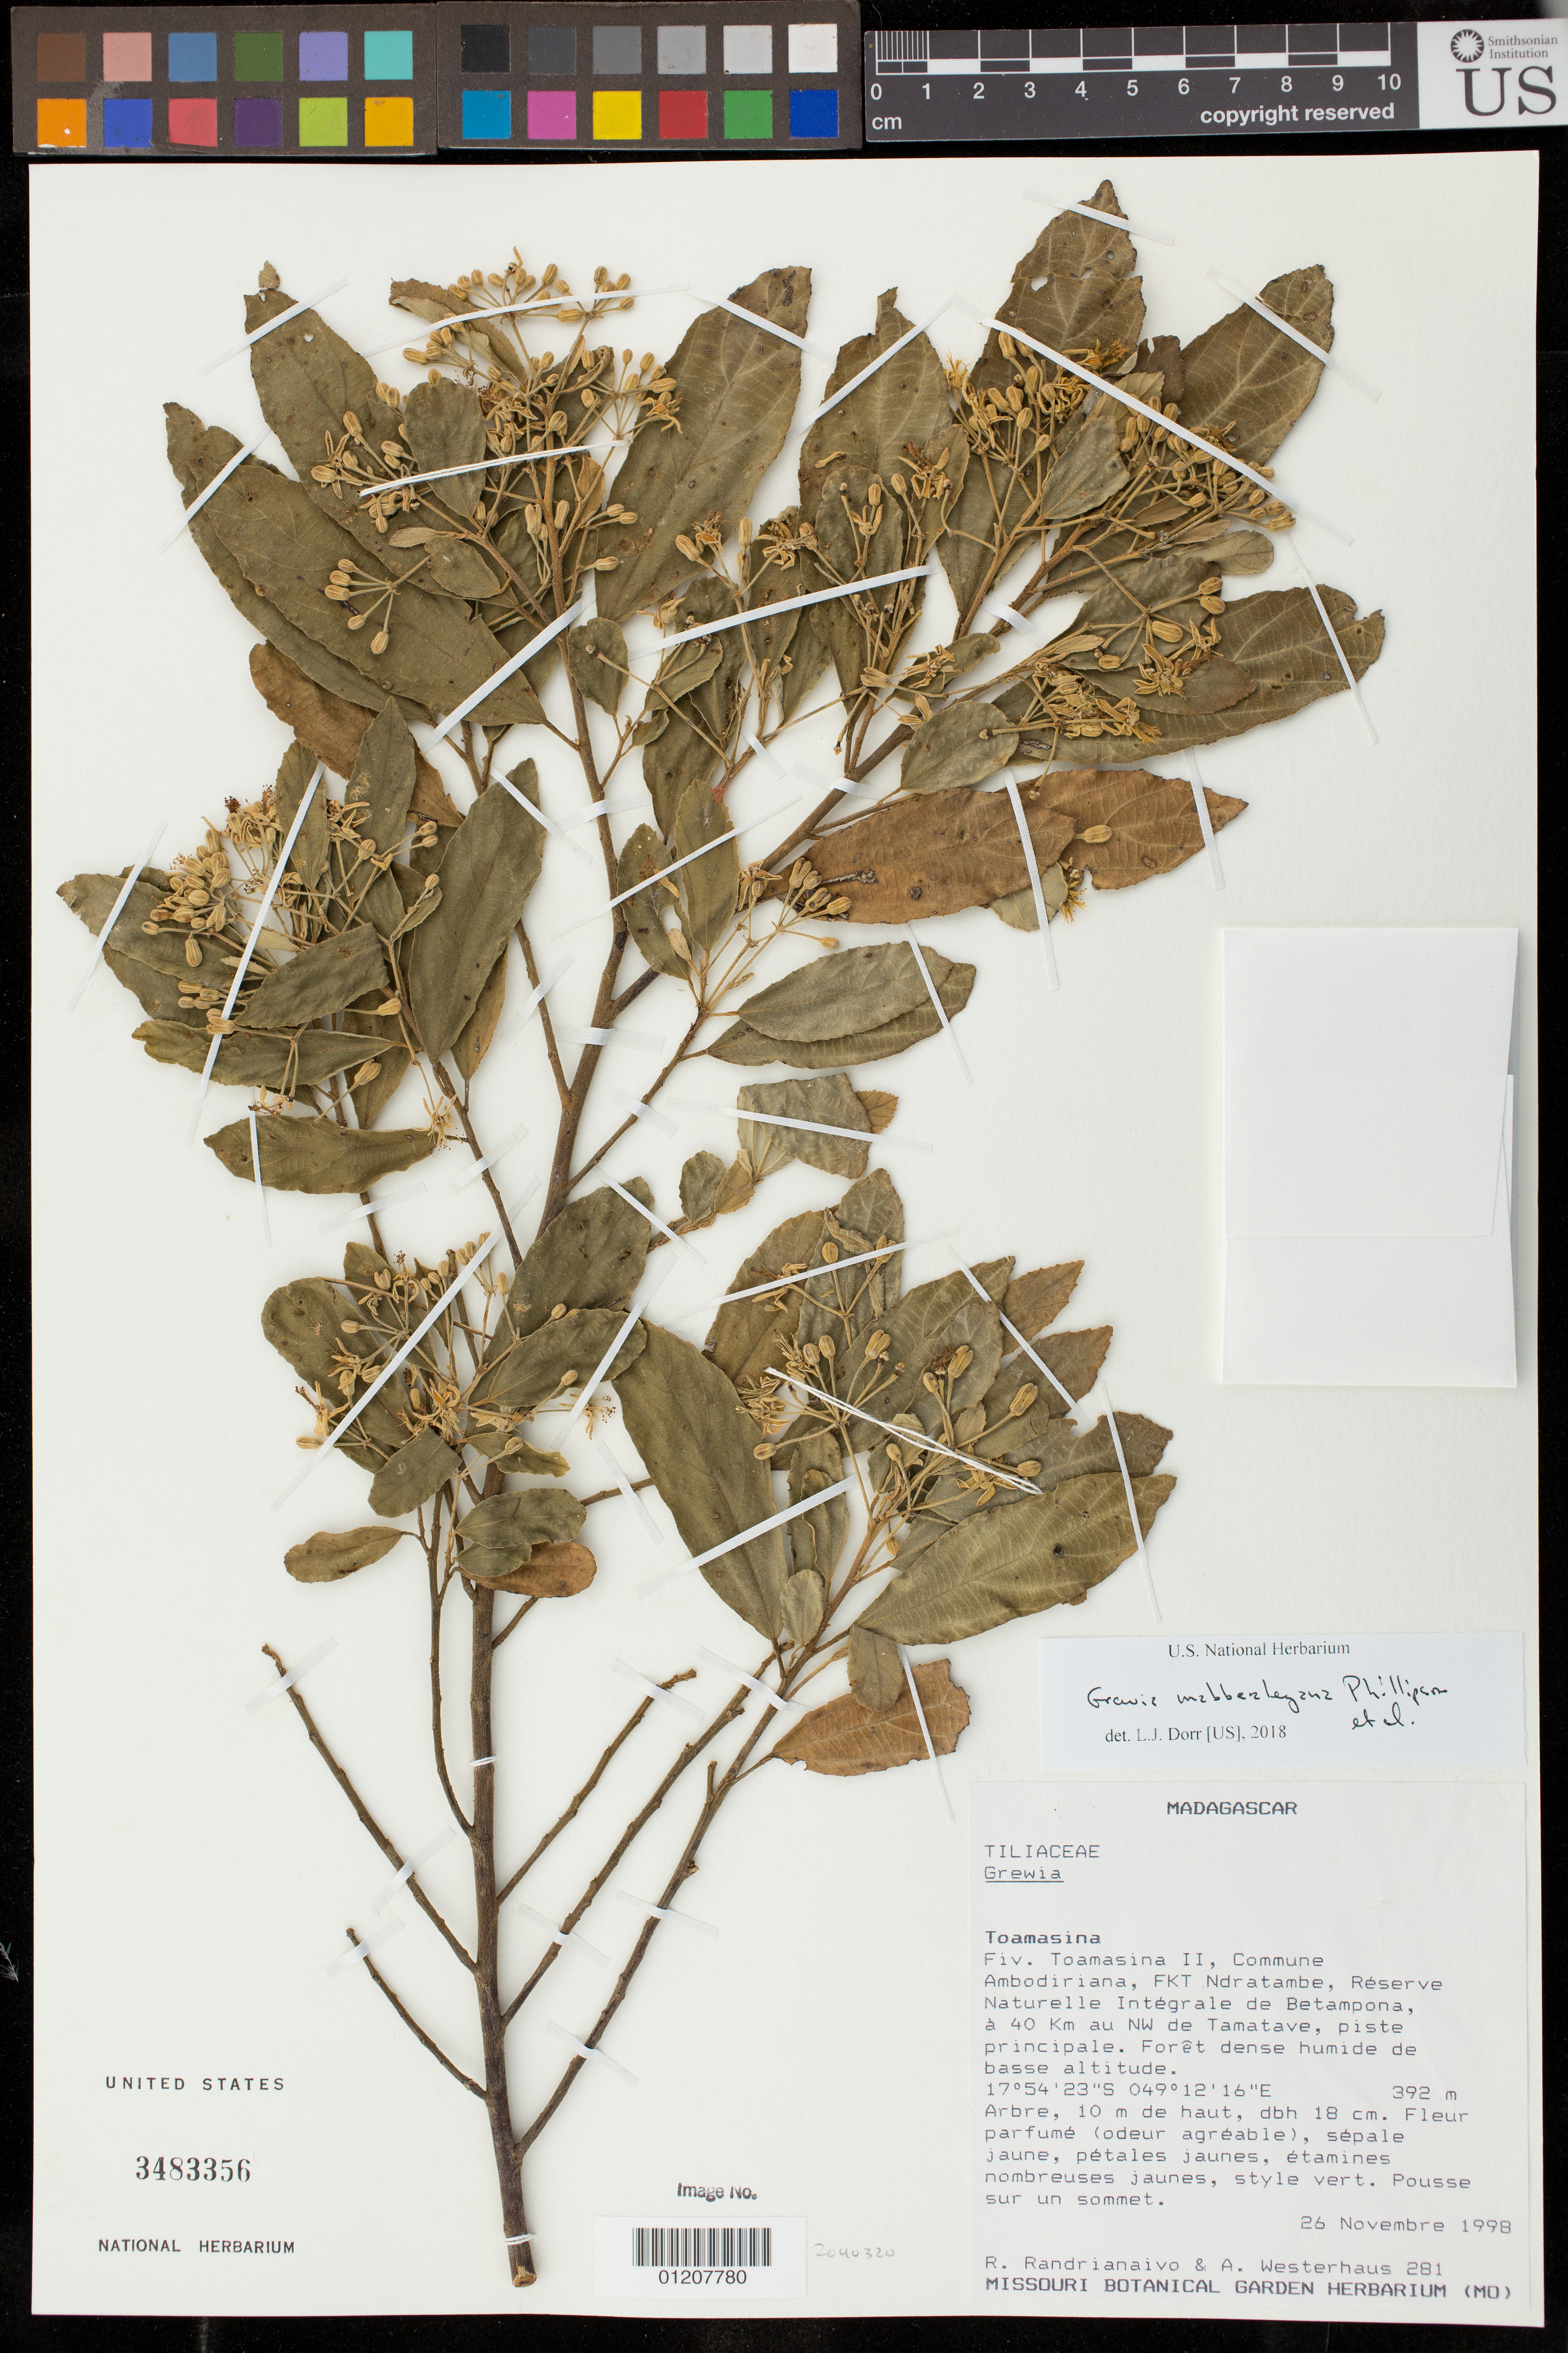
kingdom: Plantae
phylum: Tracheophyta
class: Magnoliopsida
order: Malvales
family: Malvaceae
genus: Grewia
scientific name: Grewia mabberleyana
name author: Phillipson et al.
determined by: Dorr, L. J., (BOT), Smithsonian Institution - National Museum of Natural History (UNITED STATES)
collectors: R. Randrianaivo & A. Westerhaus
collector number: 281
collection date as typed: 26 Nov 1998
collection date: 1998-11-26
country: Madagascar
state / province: Atsinanana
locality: Toamasina. Fiv. Toamasina II, Commune Ambodiriana, FKT Ndratambe, Réserve Naturelle Intégrale de Betampona, 40 Km au NW de Tamatave, piste principale. Forêt dense humide de basse altitude.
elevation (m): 392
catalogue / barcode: US 3483356